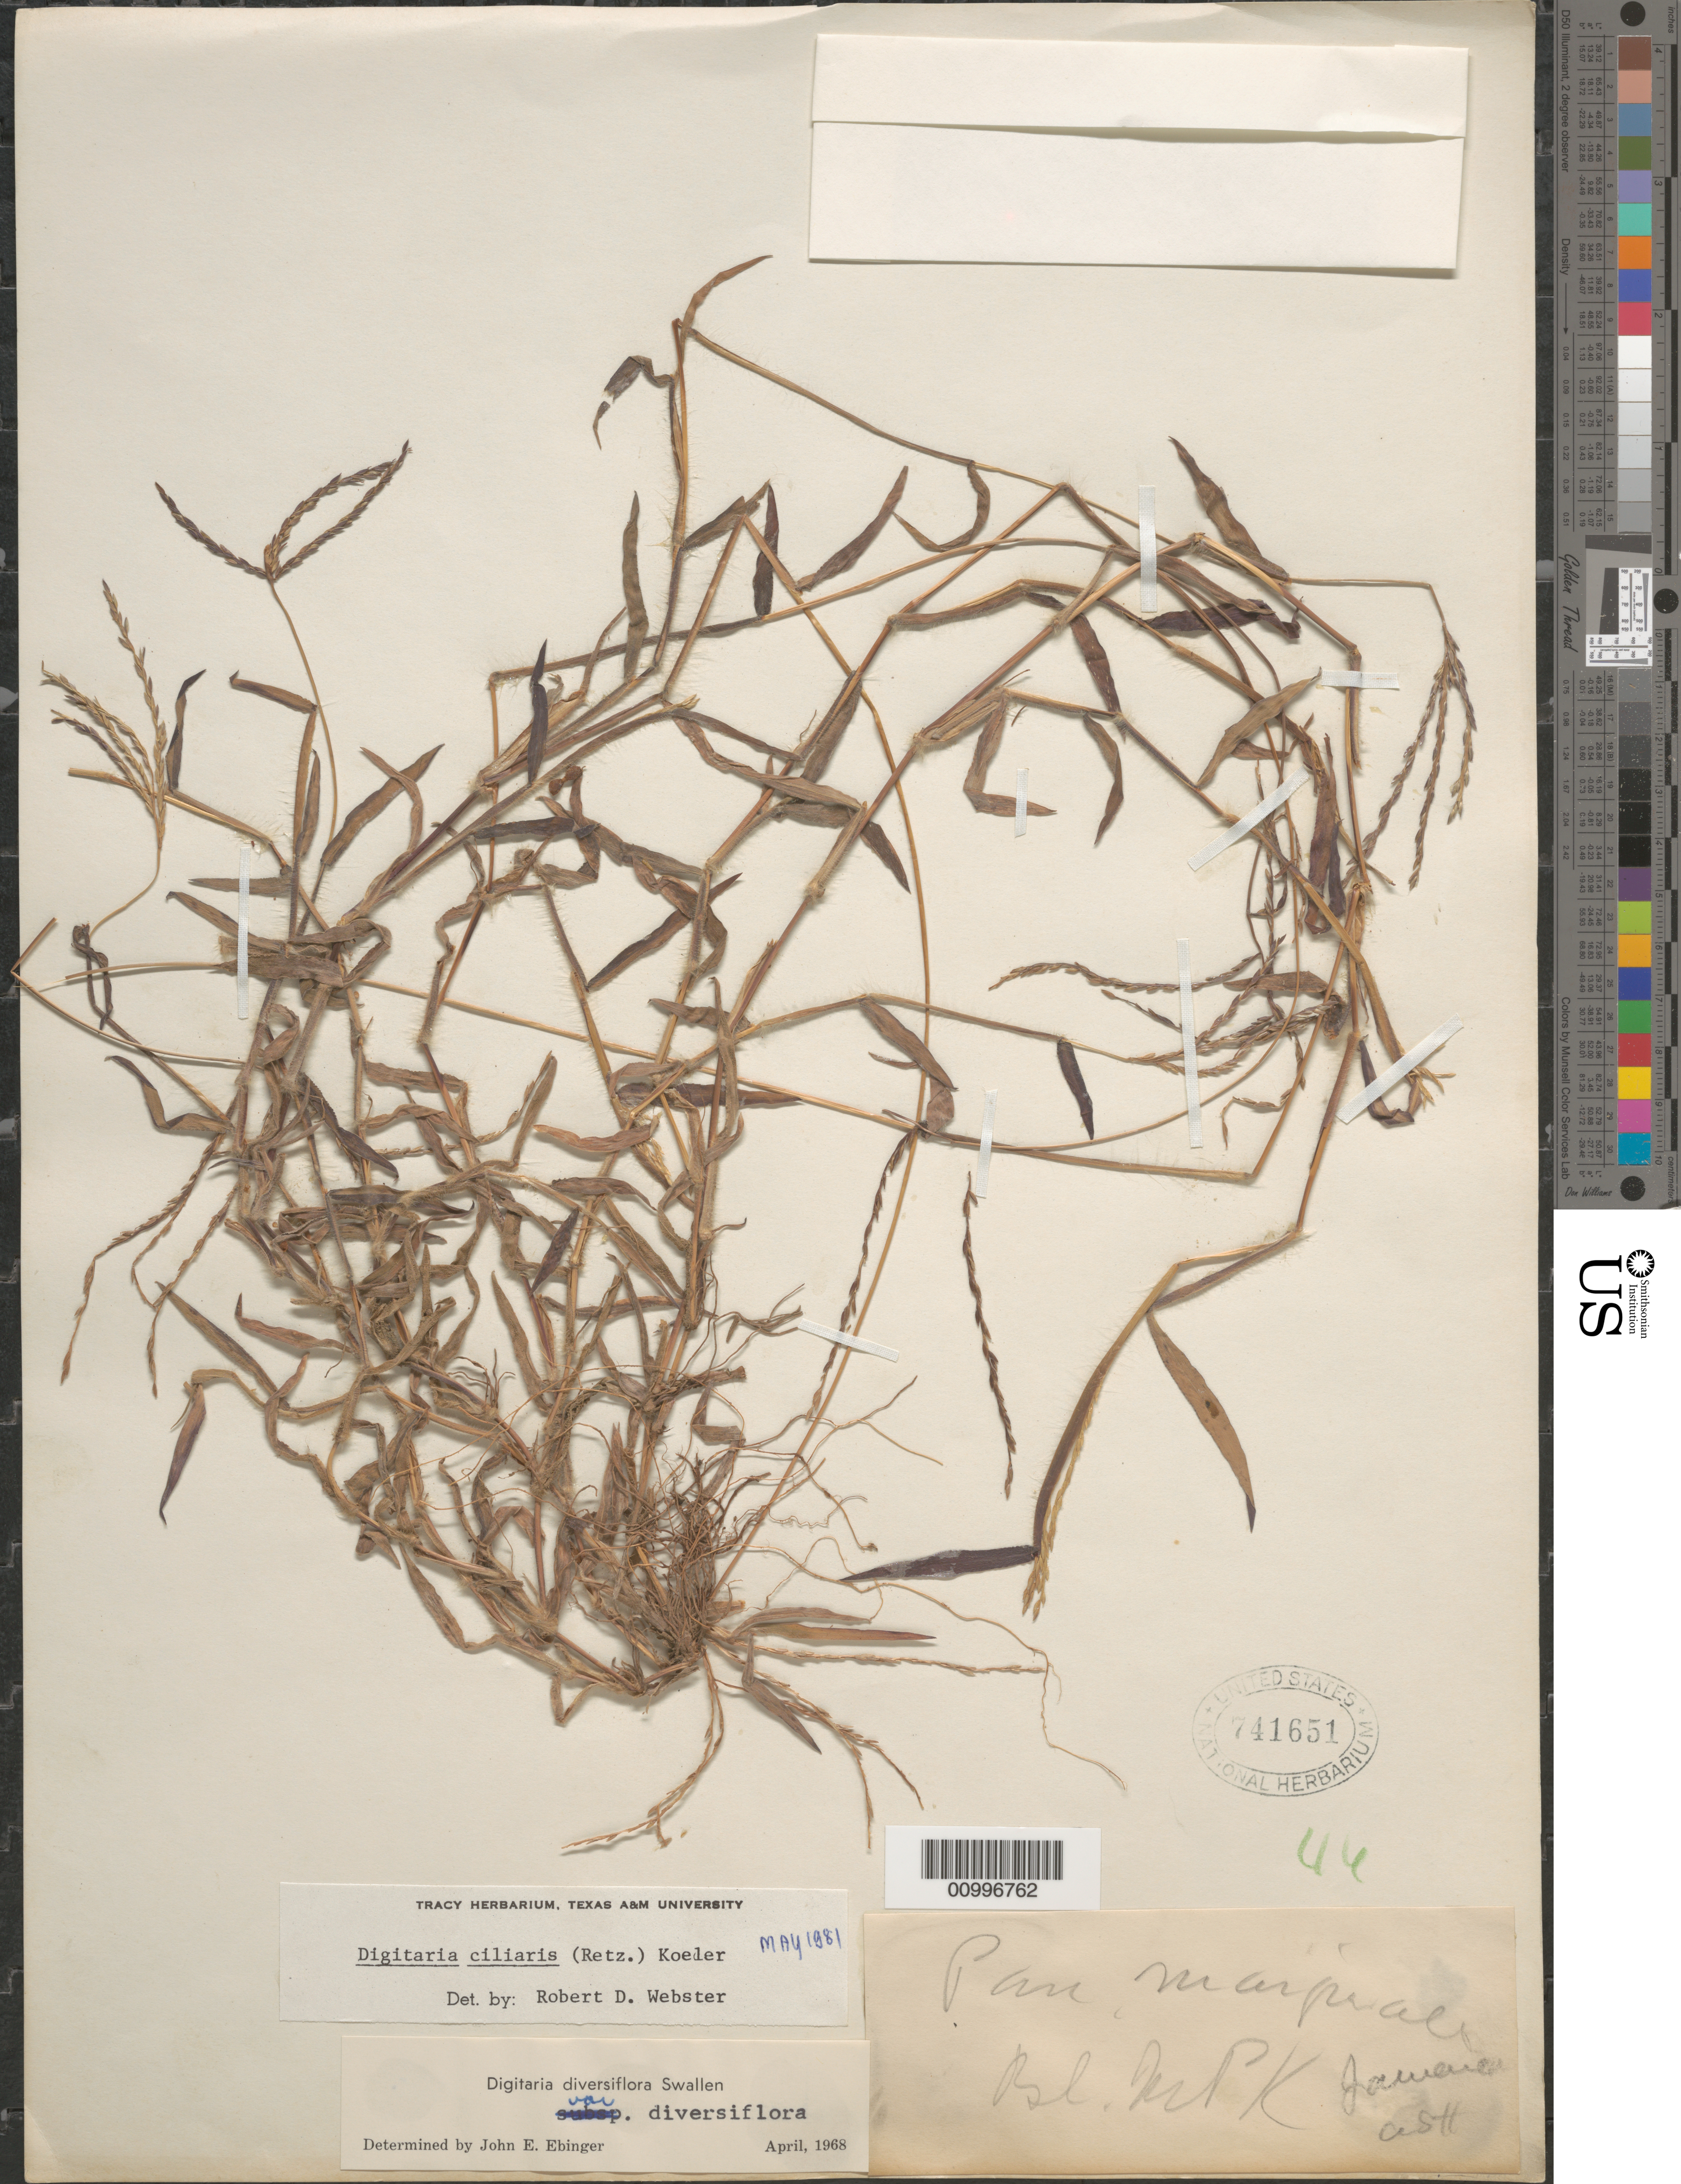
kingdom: Plantae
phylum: Tracheophyta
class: Liliopsida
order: Poales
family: Poaceae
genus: Digitaria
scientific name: Digitaria ciliaris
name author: (Retz.) Koeler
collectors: A. S. Hitchcock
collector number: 44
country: Jamaica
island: Jamaica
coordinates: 0 N, 0 E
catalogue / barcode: US 741651